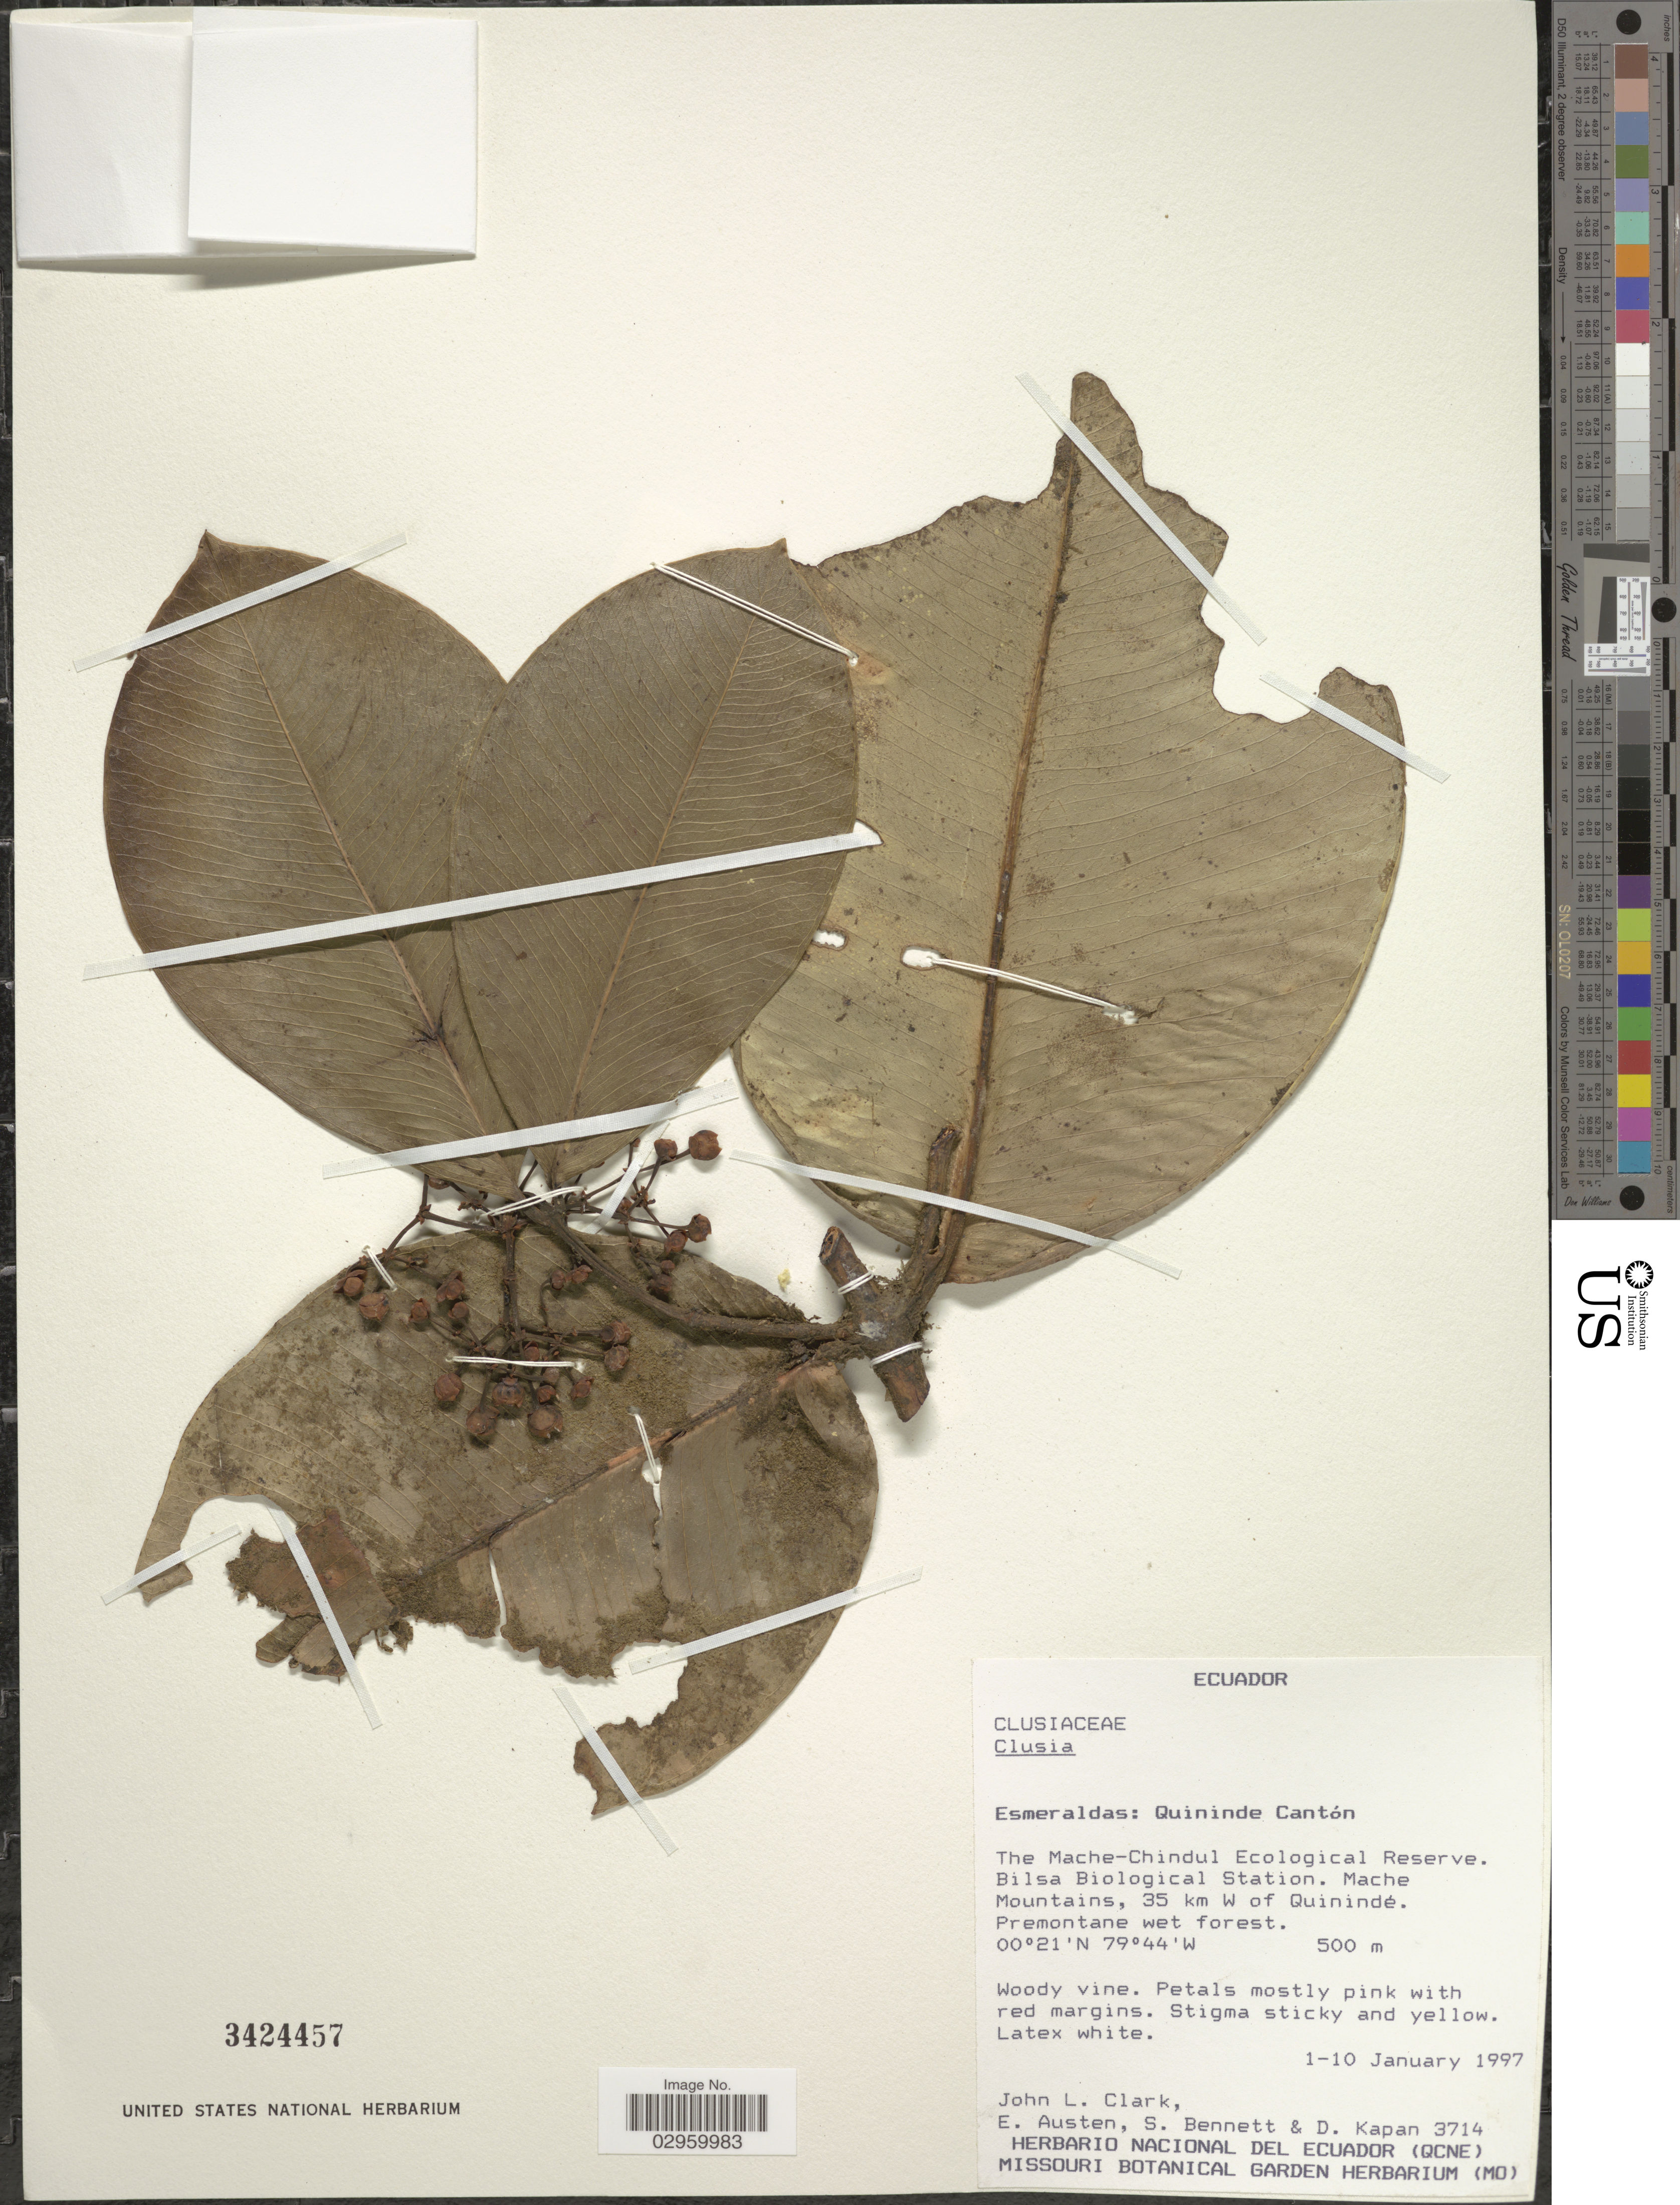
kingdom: Plantae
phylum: Tracheophyta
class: Magnoliopsida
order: Malpighiales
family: Clusiaceae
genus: Clusia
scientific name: Clusia sp.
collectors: J. L. Clark, E. Austen, S. Bennett & D. Kapan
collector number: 3714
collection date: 1997-01-01/1997-01-10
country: Ecuador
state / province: Esmeraldas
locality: Quininde Cantón, The Mache-Chindul Ecological Reserve, Bilsa Biological Station, Mache Mountains, 35 km W of Quinindé.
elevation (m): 500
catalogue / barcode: US 3424457